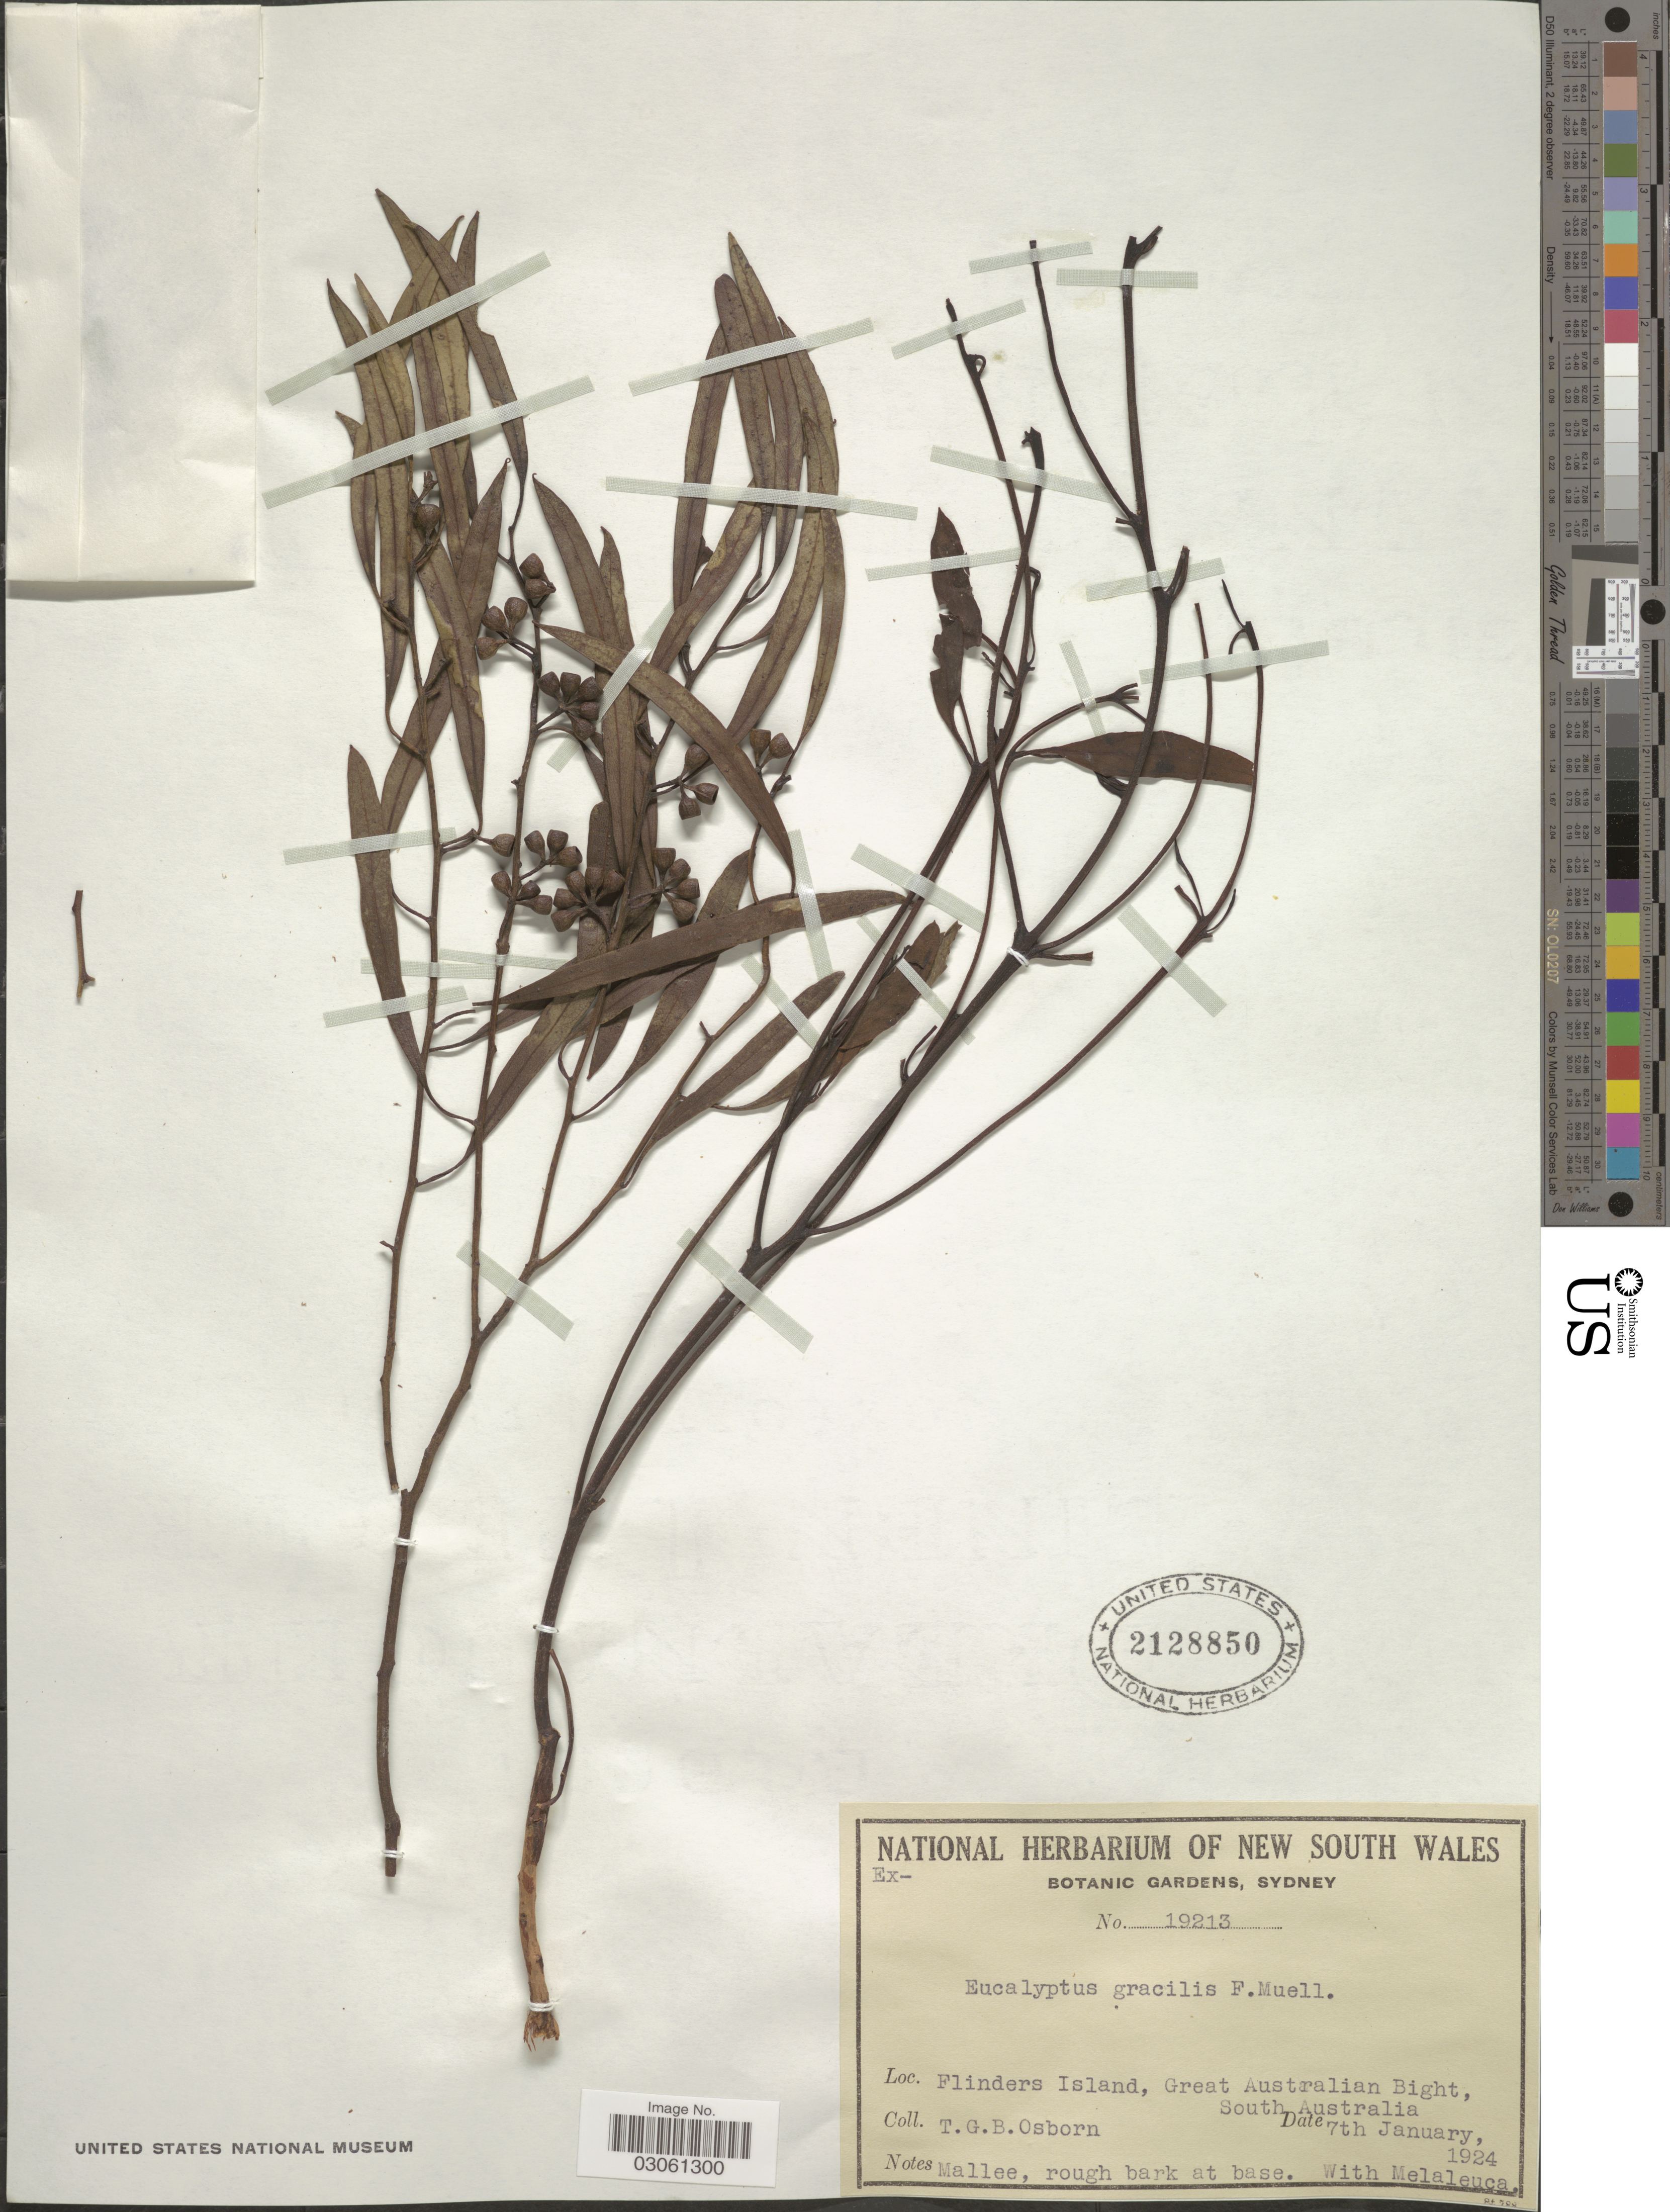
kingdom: Plantae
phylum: Tracheophyta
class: Magnoliopsida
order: Myrtales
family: Myrtaceae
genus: Eucalyptus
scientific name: Eucalyptus gracilis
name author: F. Muell.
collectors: T. Osborn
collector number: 19213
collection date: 1924-01-07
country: Australia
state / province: South Australia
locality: Flinders Island, Great Australian Bight.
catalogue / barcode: US 2128850